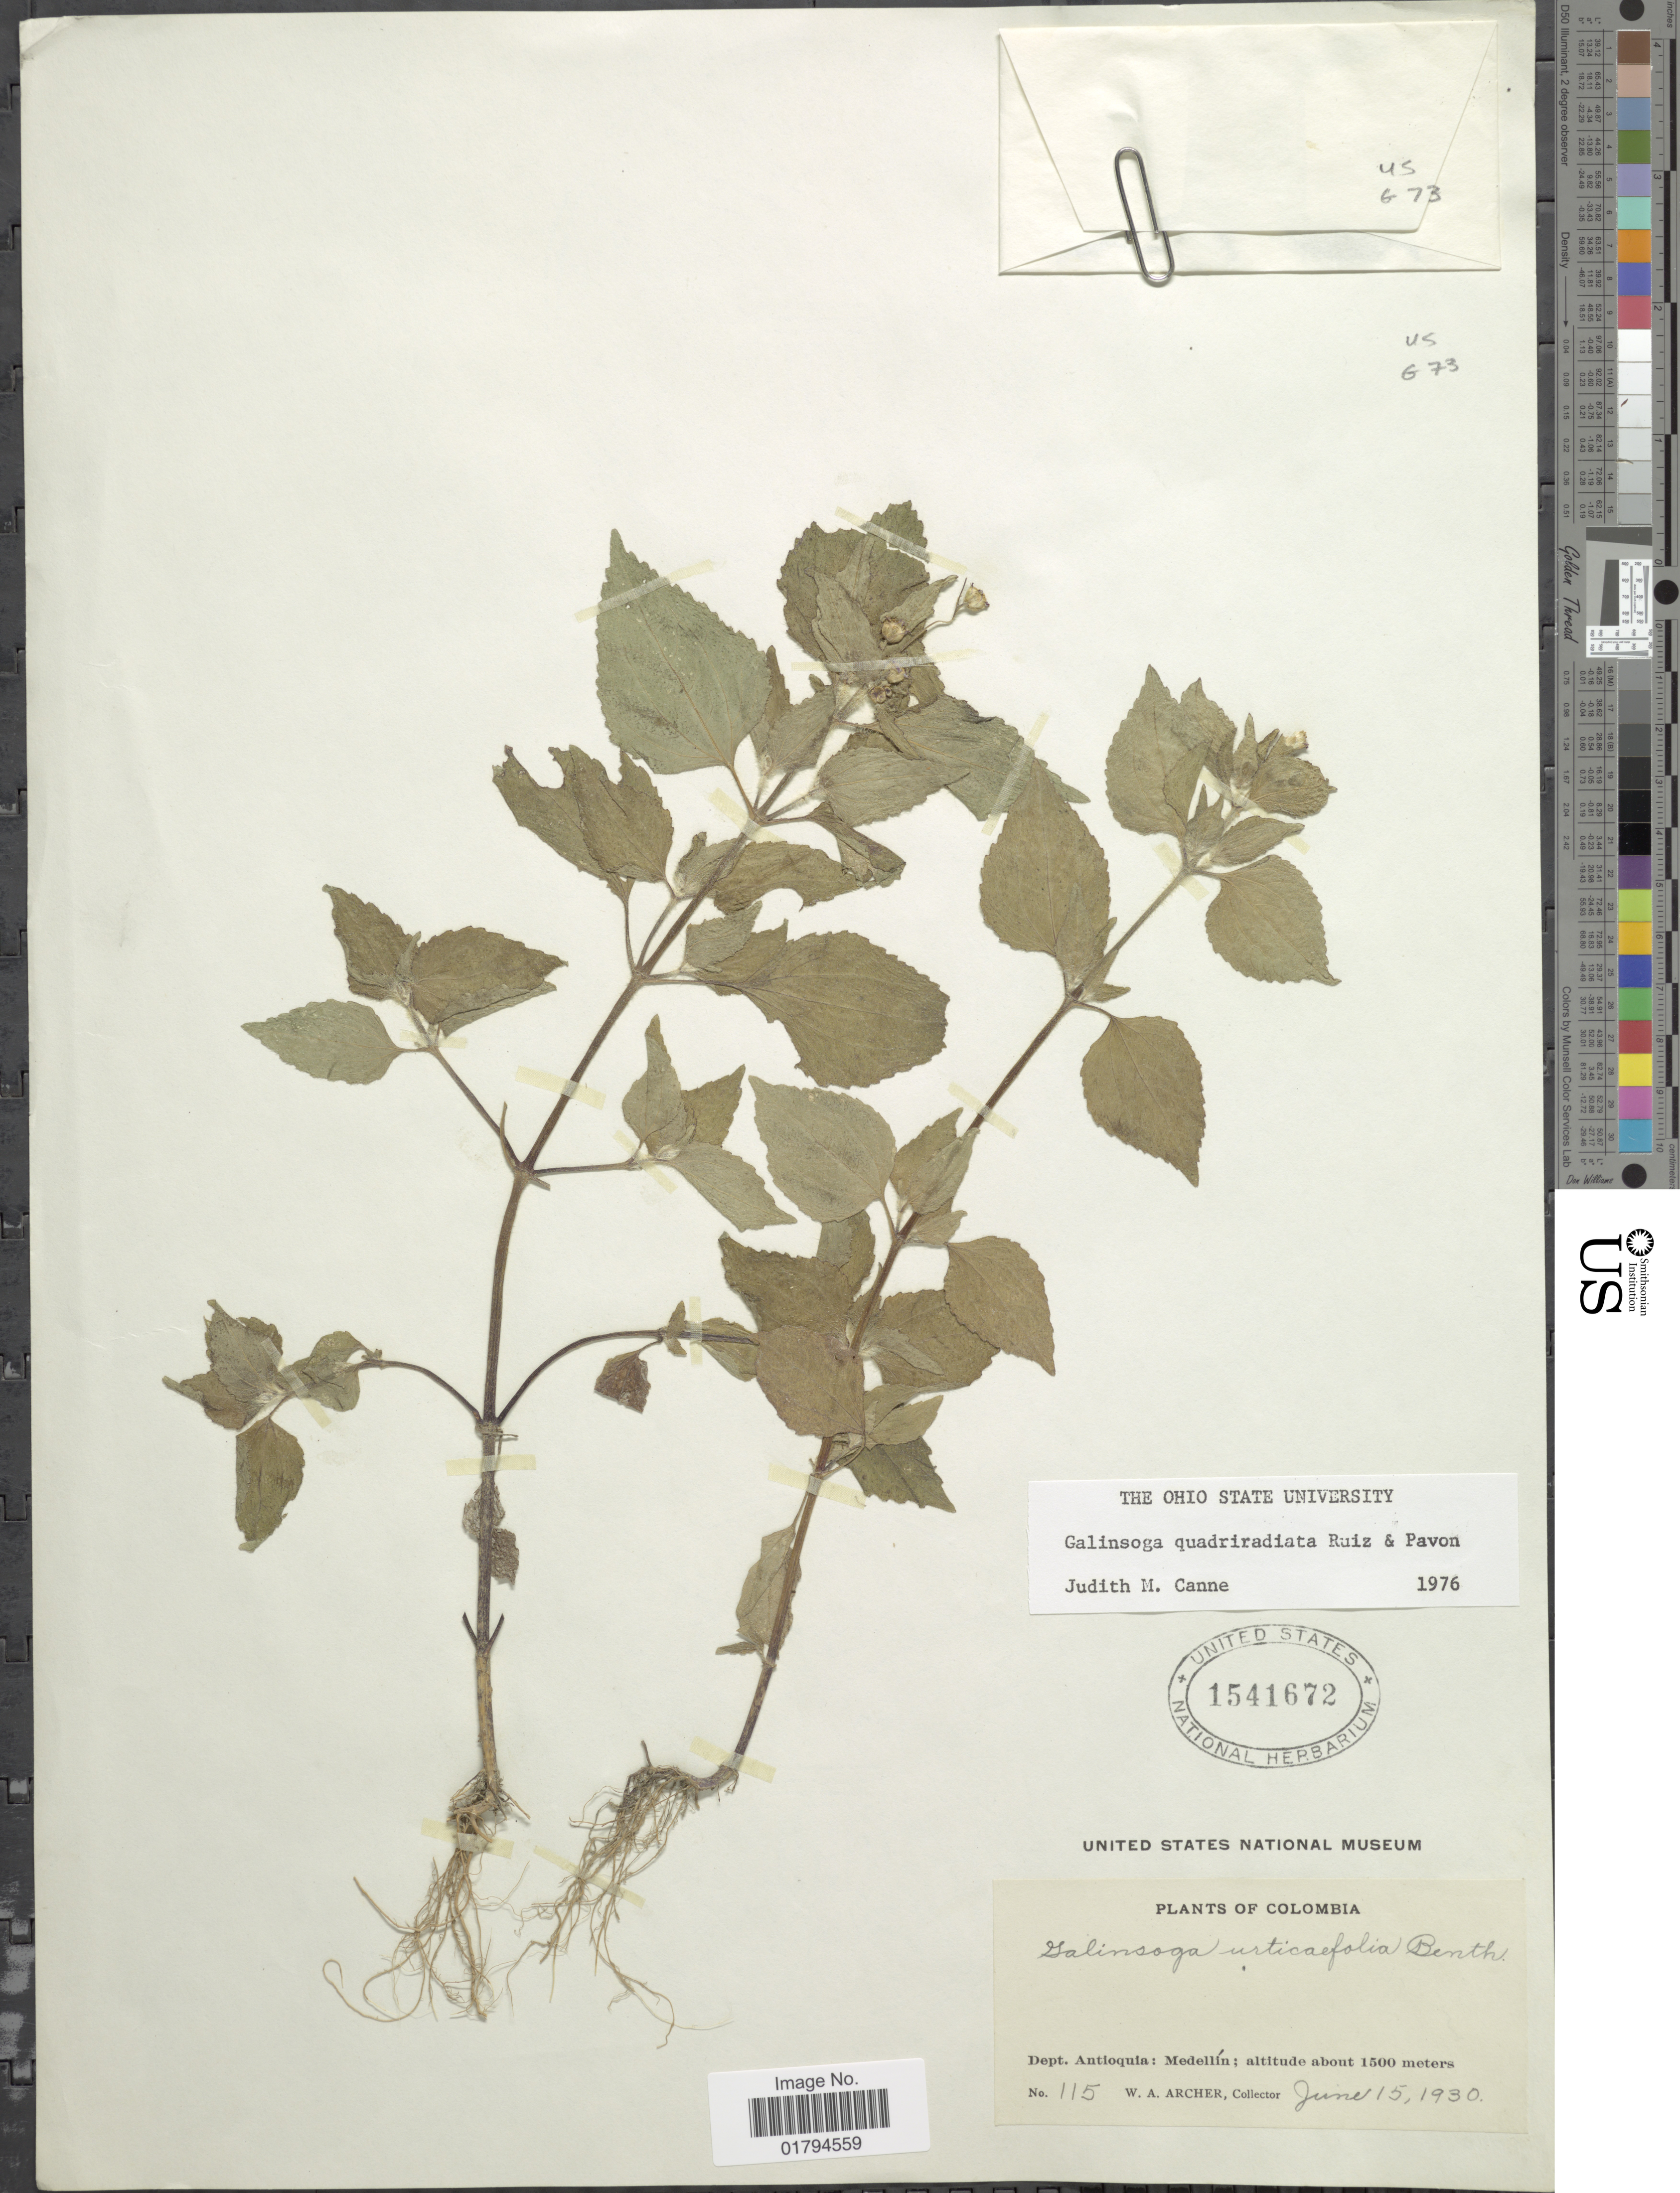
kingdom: Plantae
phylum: Tracheophyta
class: Magnoliopsida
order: Asterales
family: Asteraceae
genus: Galinsoga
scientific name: Galinsoga quadriradiata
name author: Ruiz & Pav.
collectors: W. A. Archer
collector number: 115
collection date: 1930-06-15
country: Colombia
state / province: Antioquia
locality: Medellin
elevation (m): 1500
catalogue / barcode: US 1541672